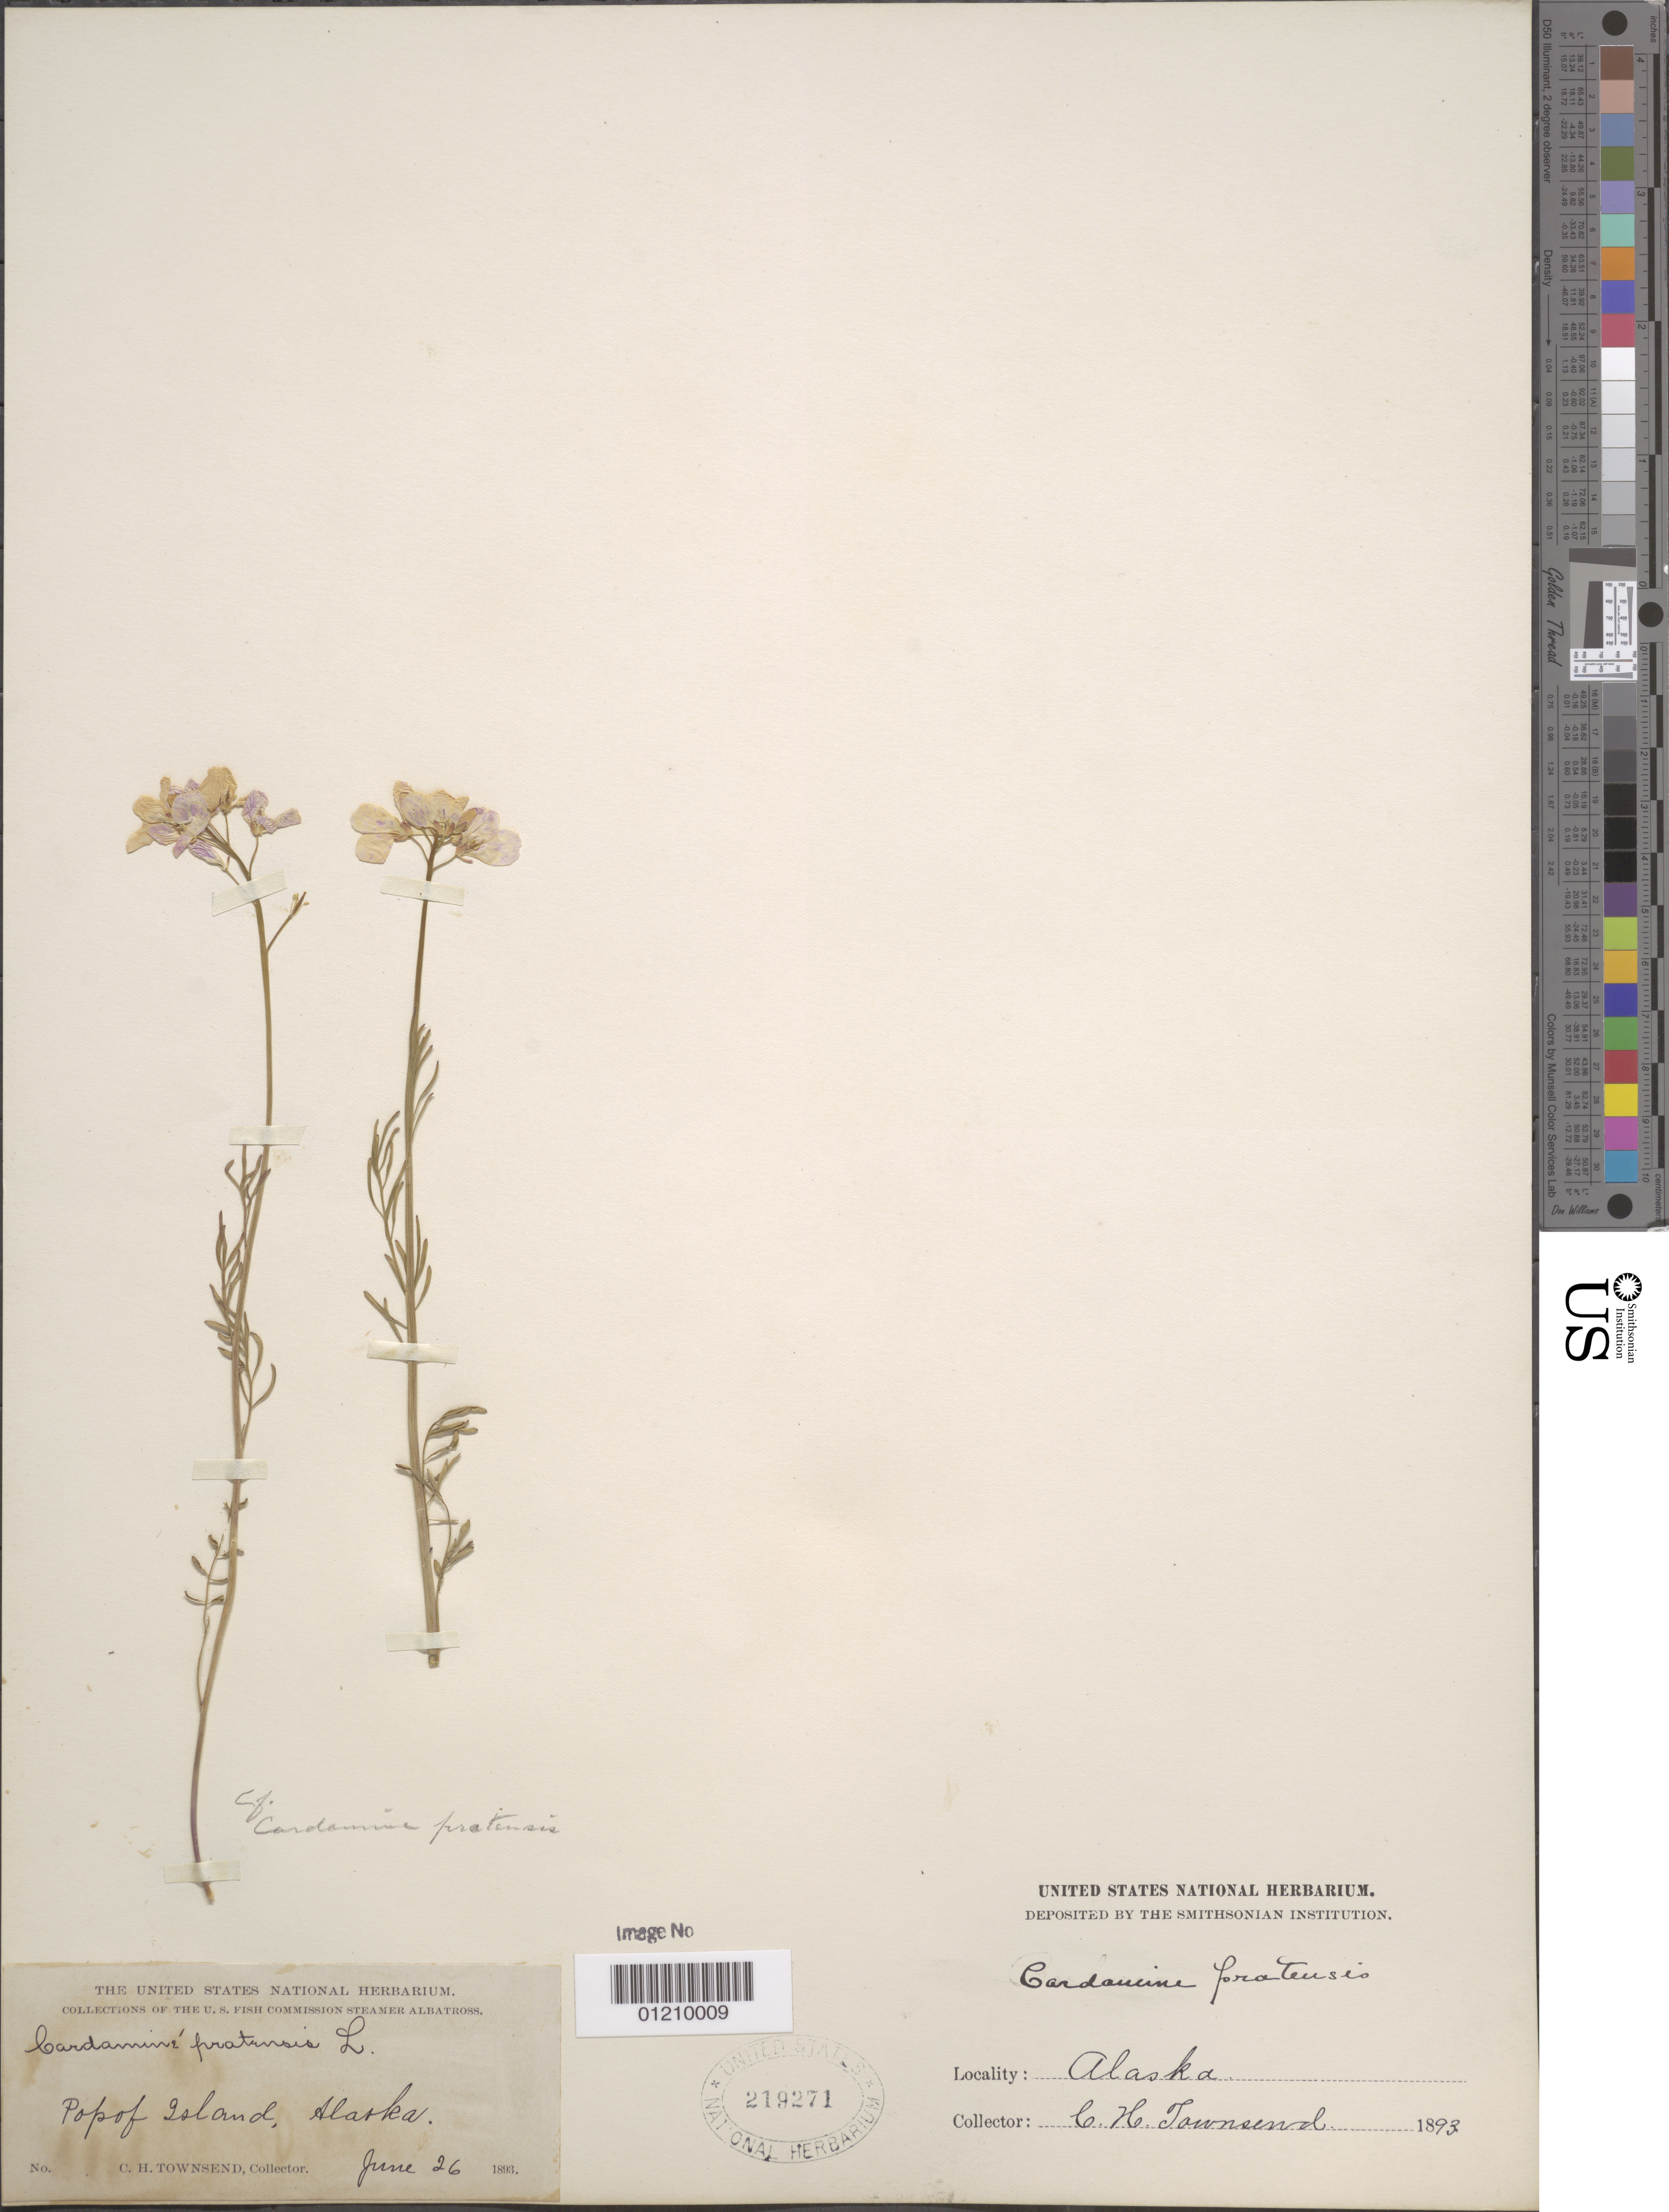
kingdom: Plantae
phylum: Tracheophyta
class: Magnoliopsida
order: Brassicales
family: Brassicaceae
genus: Cardamine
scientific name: Cardamine pratensis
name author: L.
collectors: C. H. Townsend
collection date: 1893-06-26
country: United States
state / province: Alaska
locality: Popof Island.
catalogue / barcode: US 219271